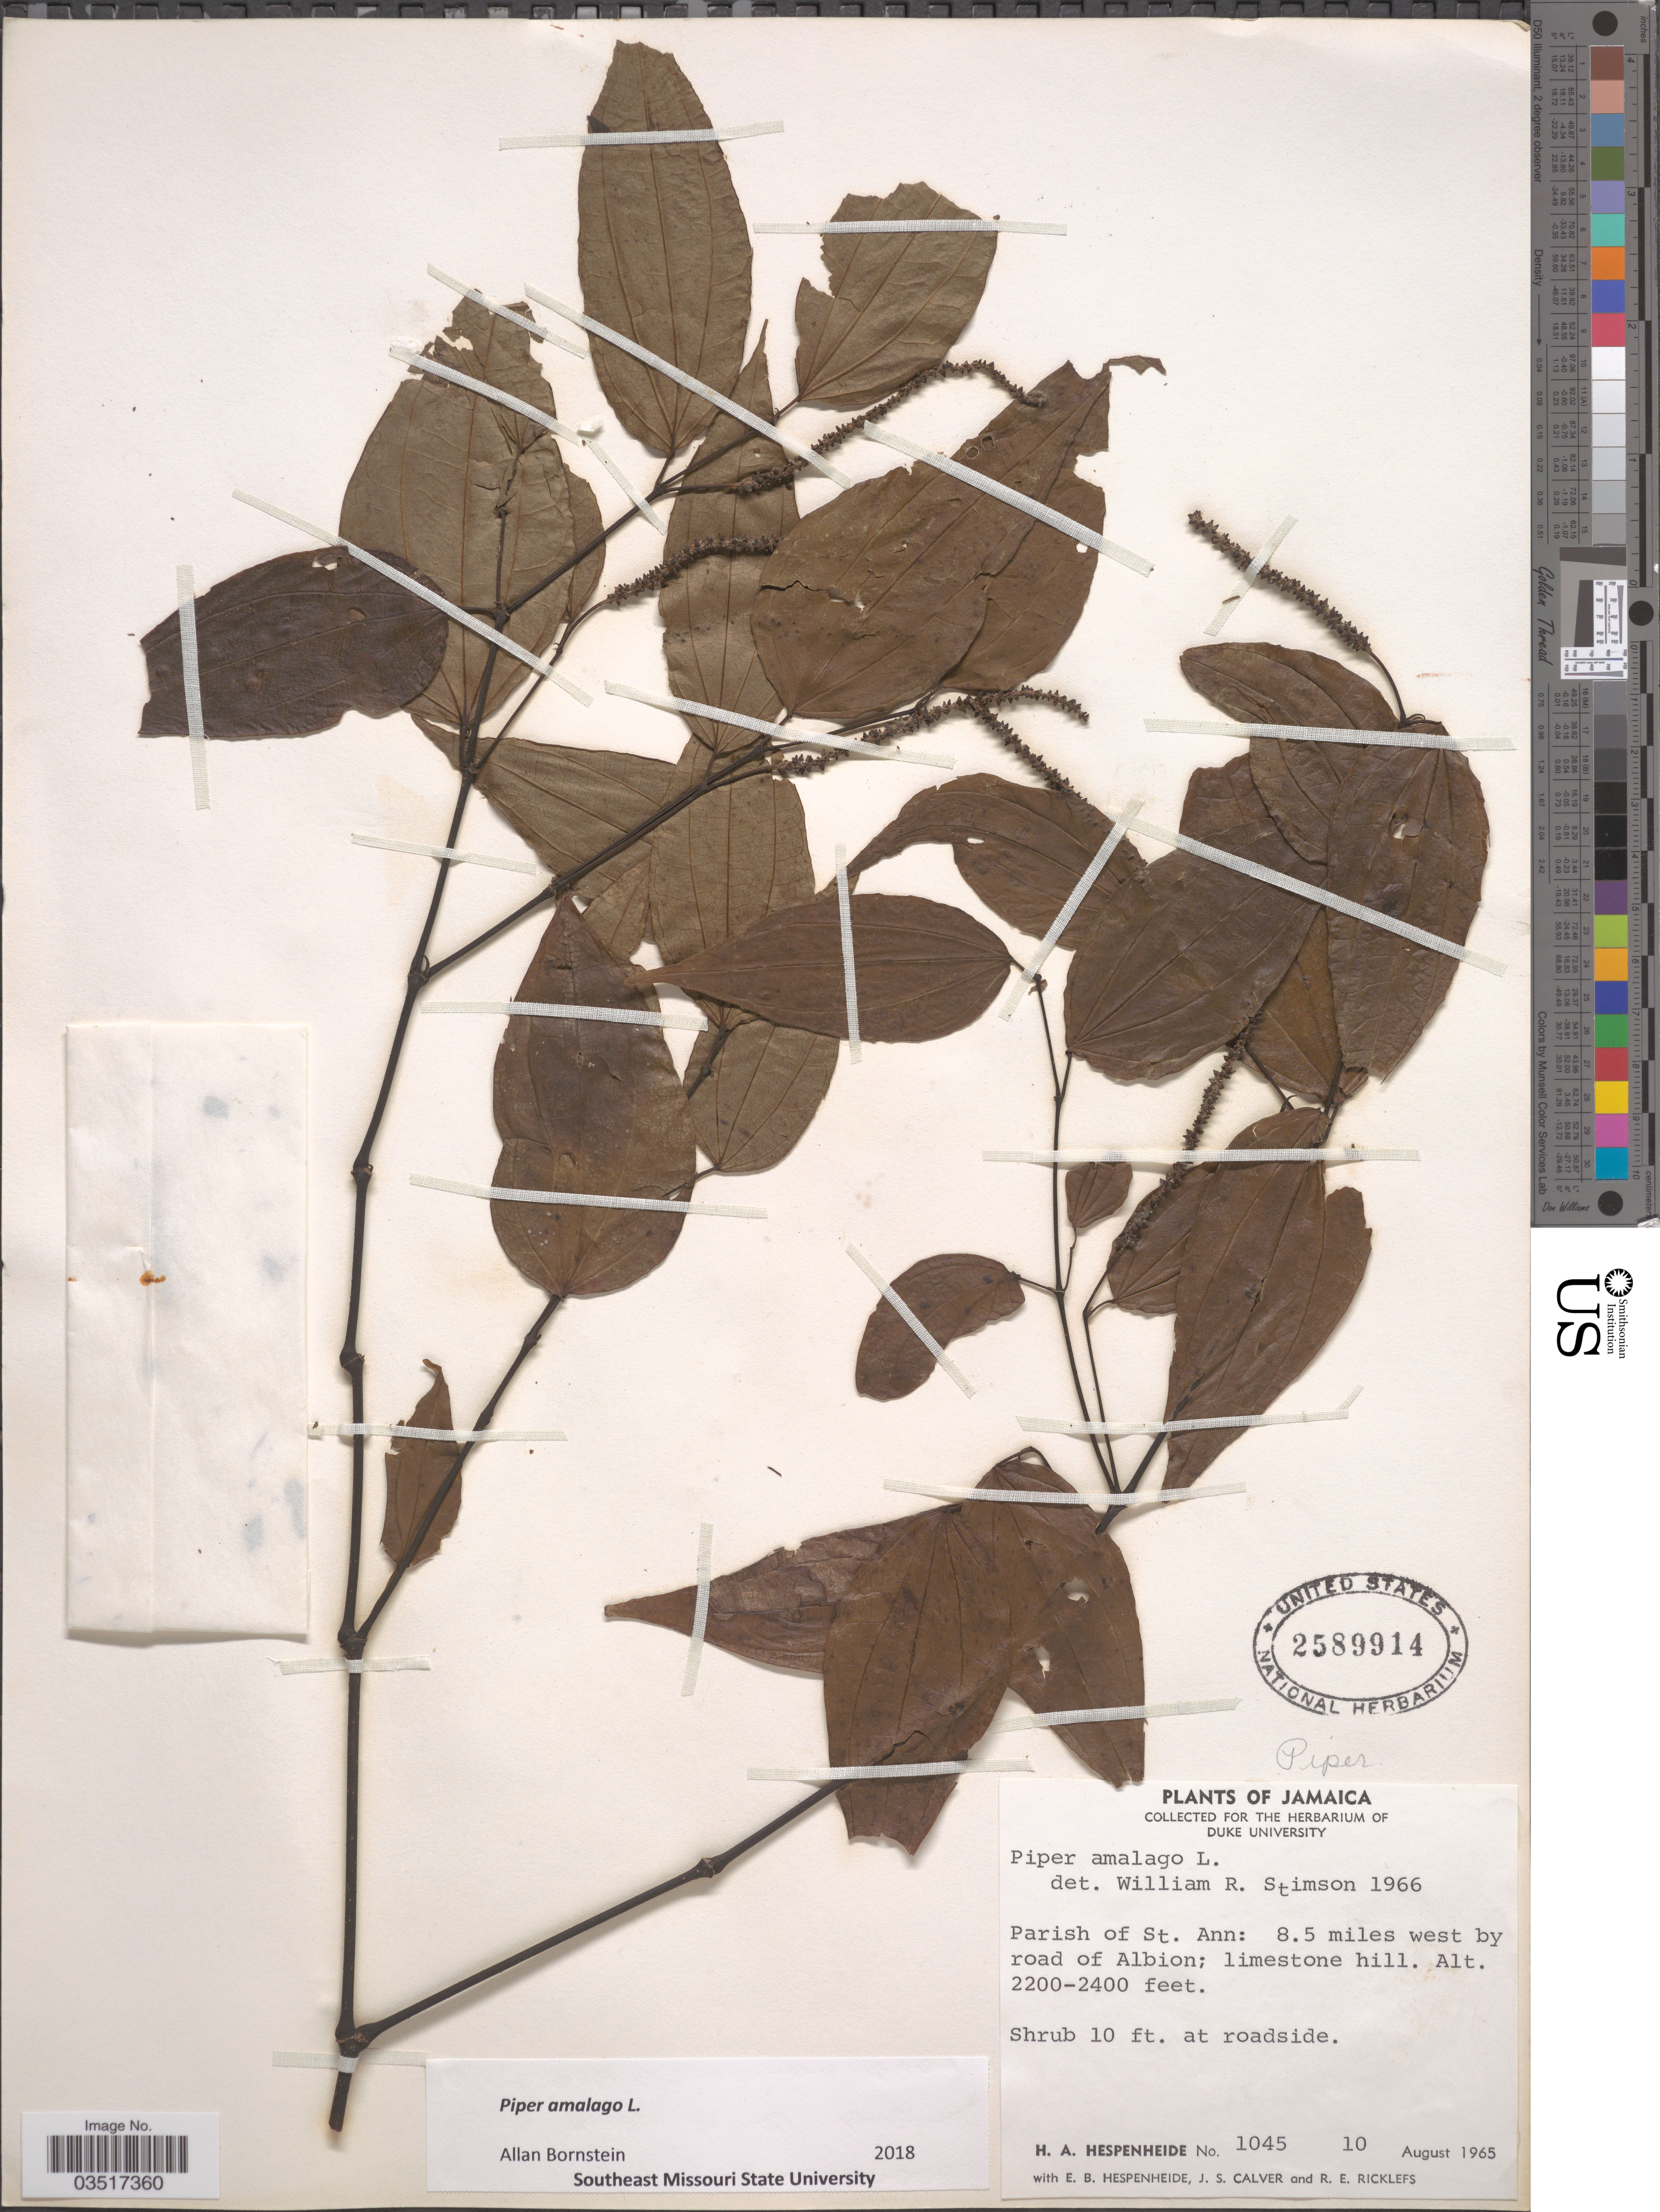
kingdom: Plantae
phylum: Tracheophyta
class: Magnoliopsida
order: Piperales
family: Piperaceae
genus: Piper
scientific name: Piper amalago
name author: L.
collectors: H. A. Hespenheide, E. Hespenheide, J. Calver & R. Ricklefs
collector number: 1045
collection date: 1965-08-10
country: Jamaica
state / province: Saint Ann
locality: Parish of St. Ann: 8.5 miles west by road of Albion; limestone hill.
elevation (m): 671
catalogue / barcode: US 2589914